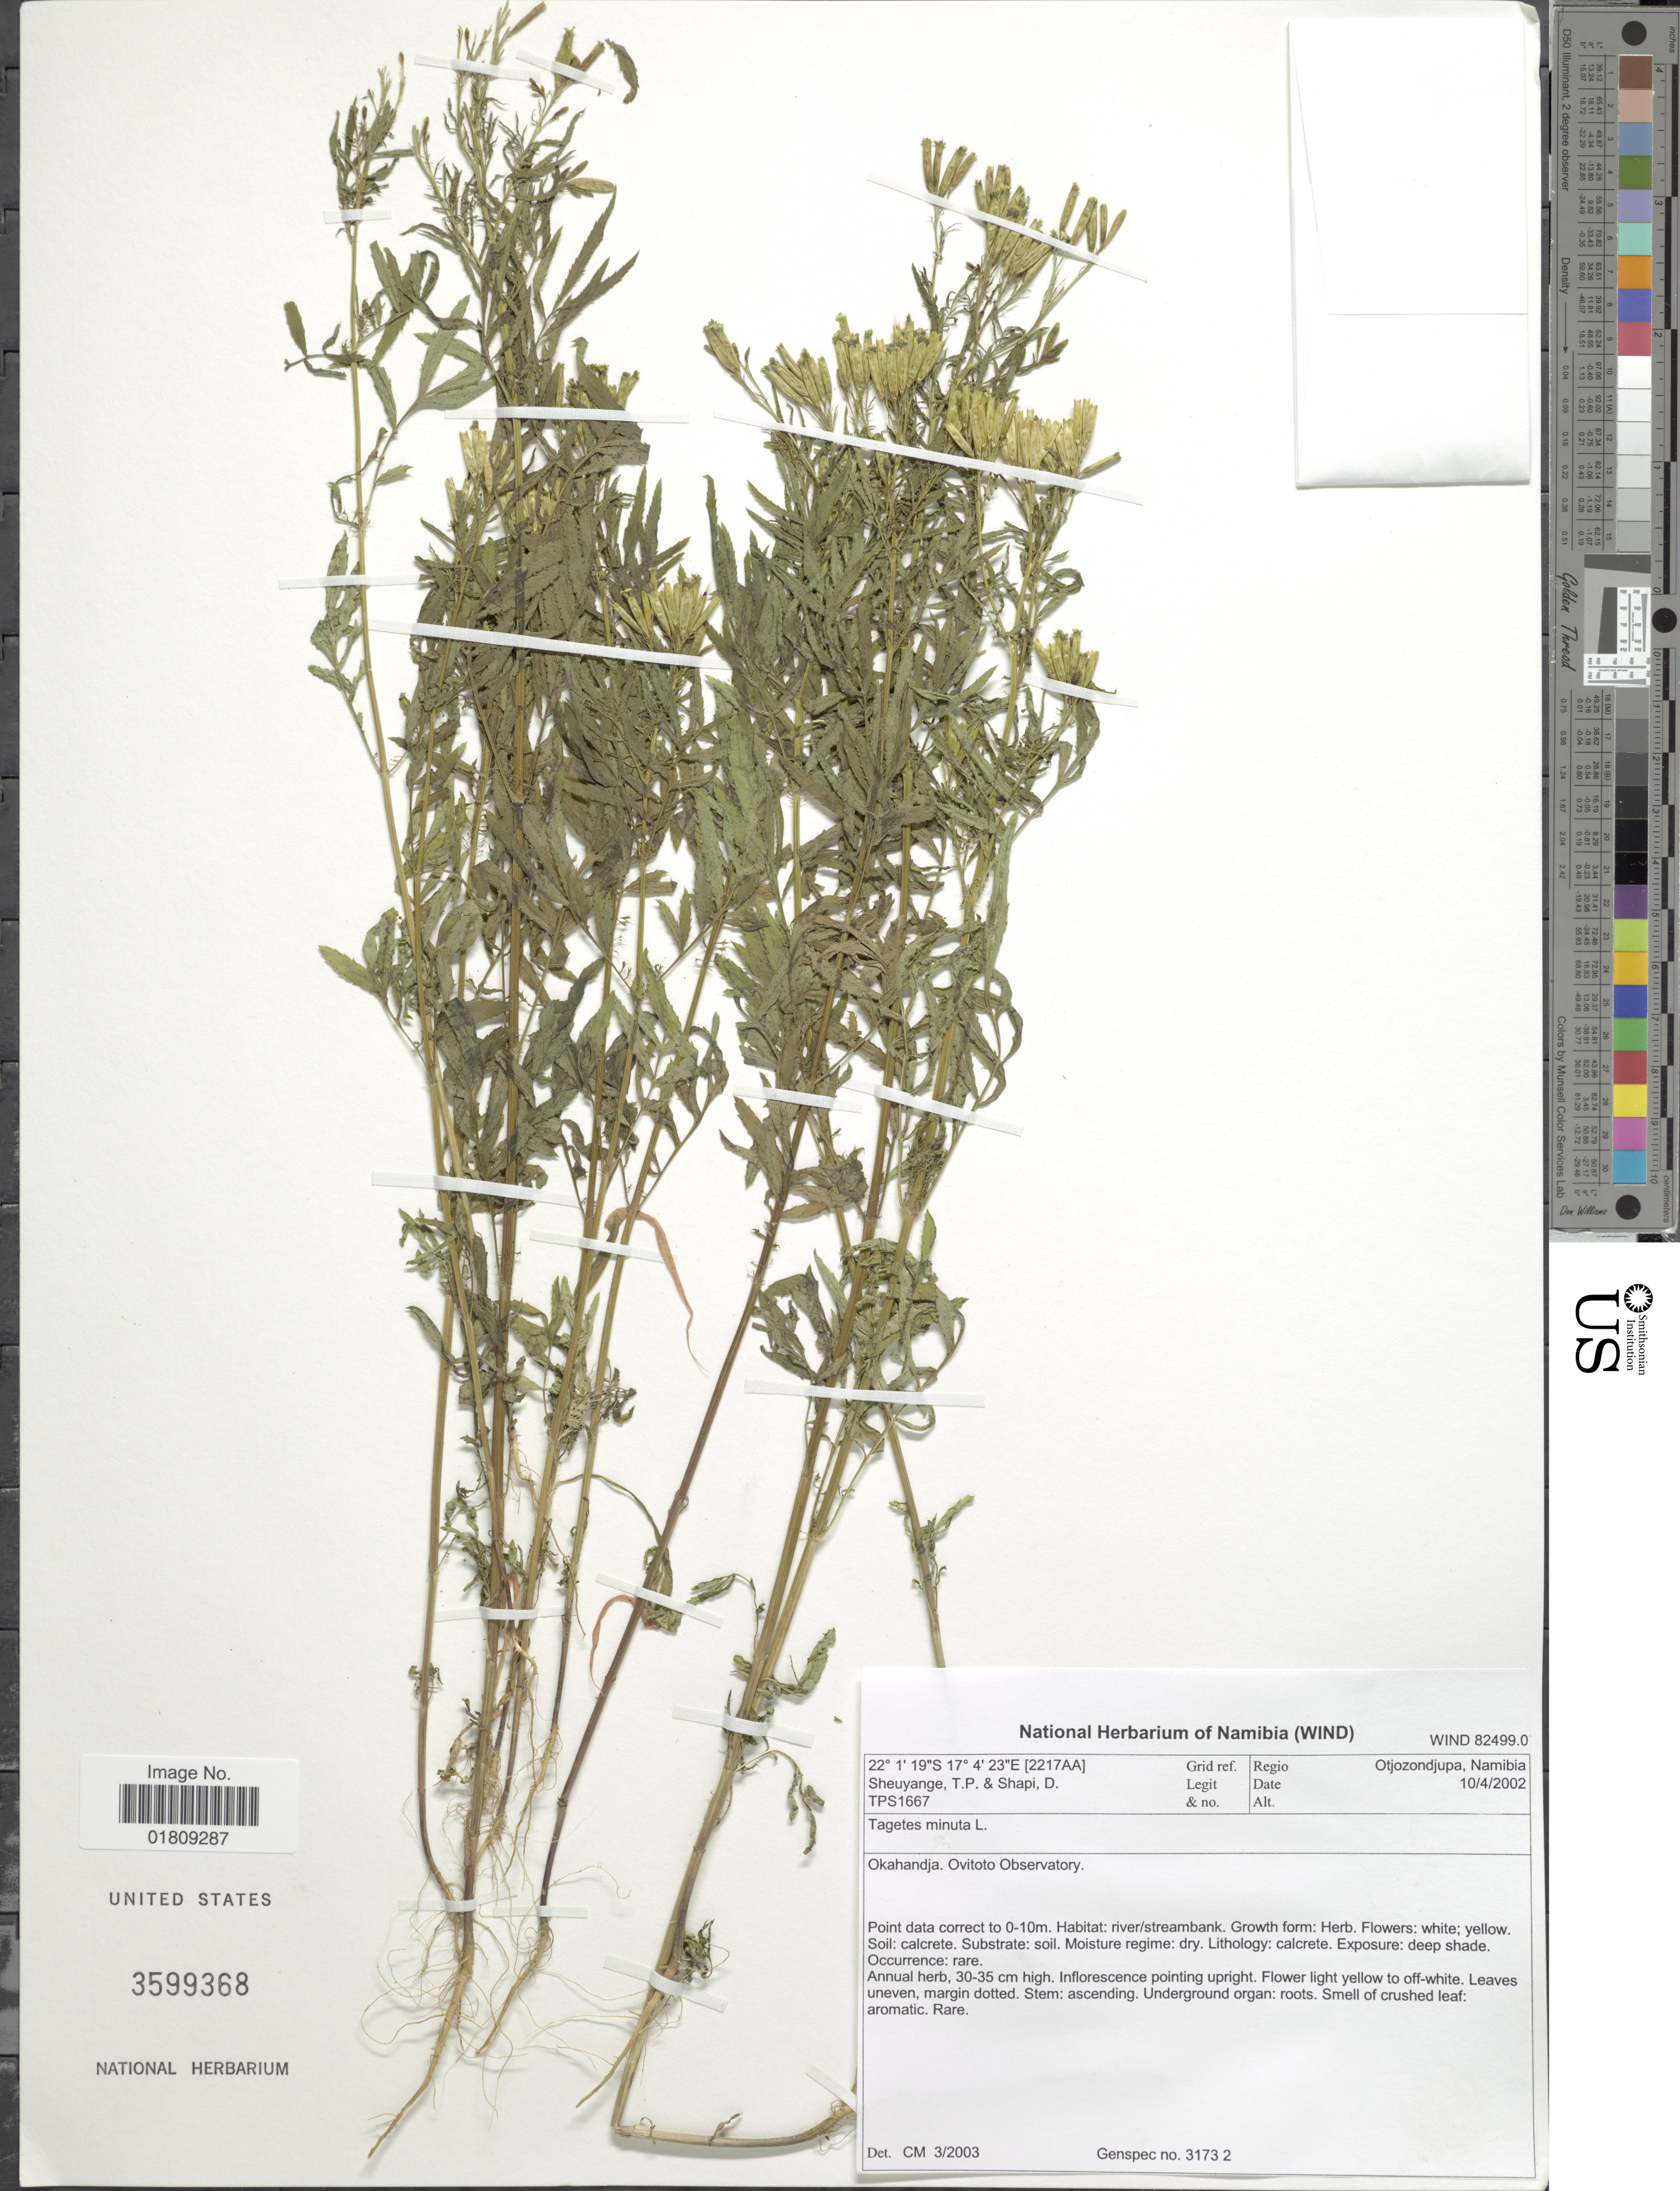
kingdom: Plantae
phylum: Tracheophyta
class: Magnoliopsida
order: Asterales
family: Asteraceae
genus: Tagetes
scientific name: Tagetes minuta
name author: L.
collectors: T. Sheuyange & D. Shapi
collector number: TPS1667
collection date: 2002-04-10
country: Namibia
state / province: Otjozondjupa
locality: Okahandja, Ovitoto Observatory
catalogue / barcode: US 3599368